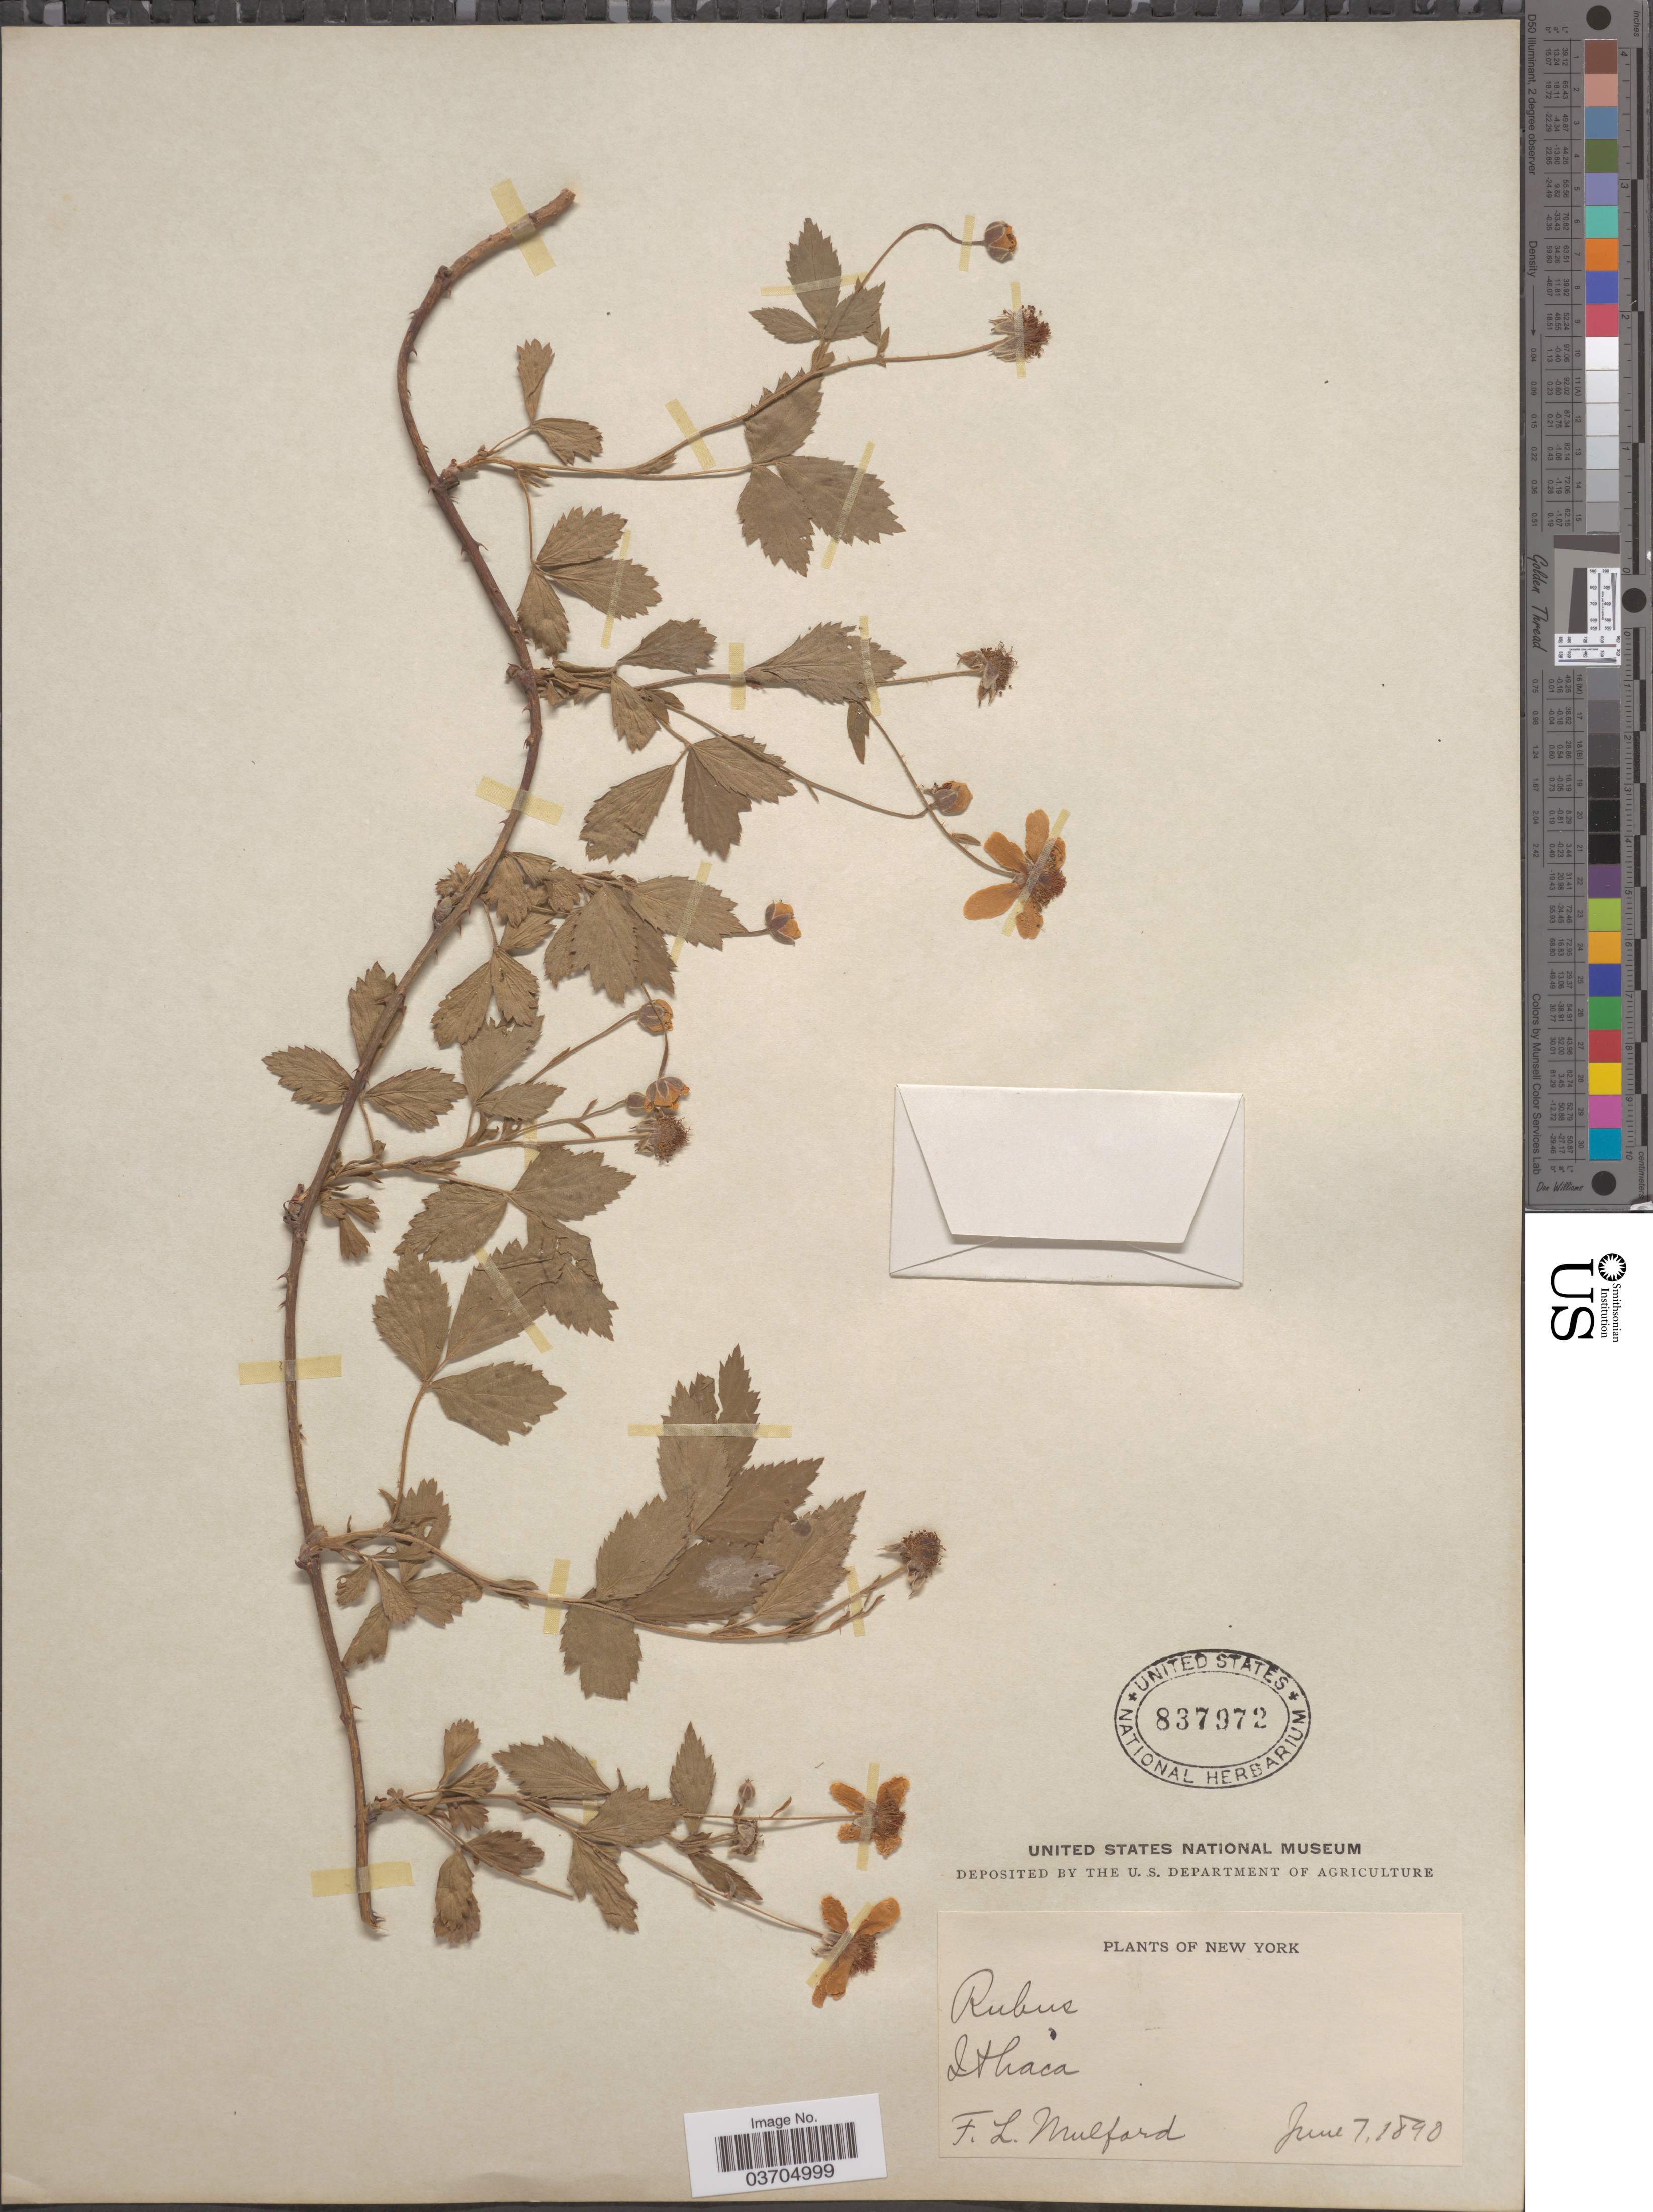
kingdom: Plantae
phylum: Tracheophyta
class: Magnoliopsida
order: Rosales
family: Rosaceae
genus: Rubus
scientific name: Rubus procumbens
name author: Muhl.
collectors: F. Mulford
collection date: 1890-06-07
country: United States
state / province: New York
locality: Ithaca.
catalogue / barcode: US 837972